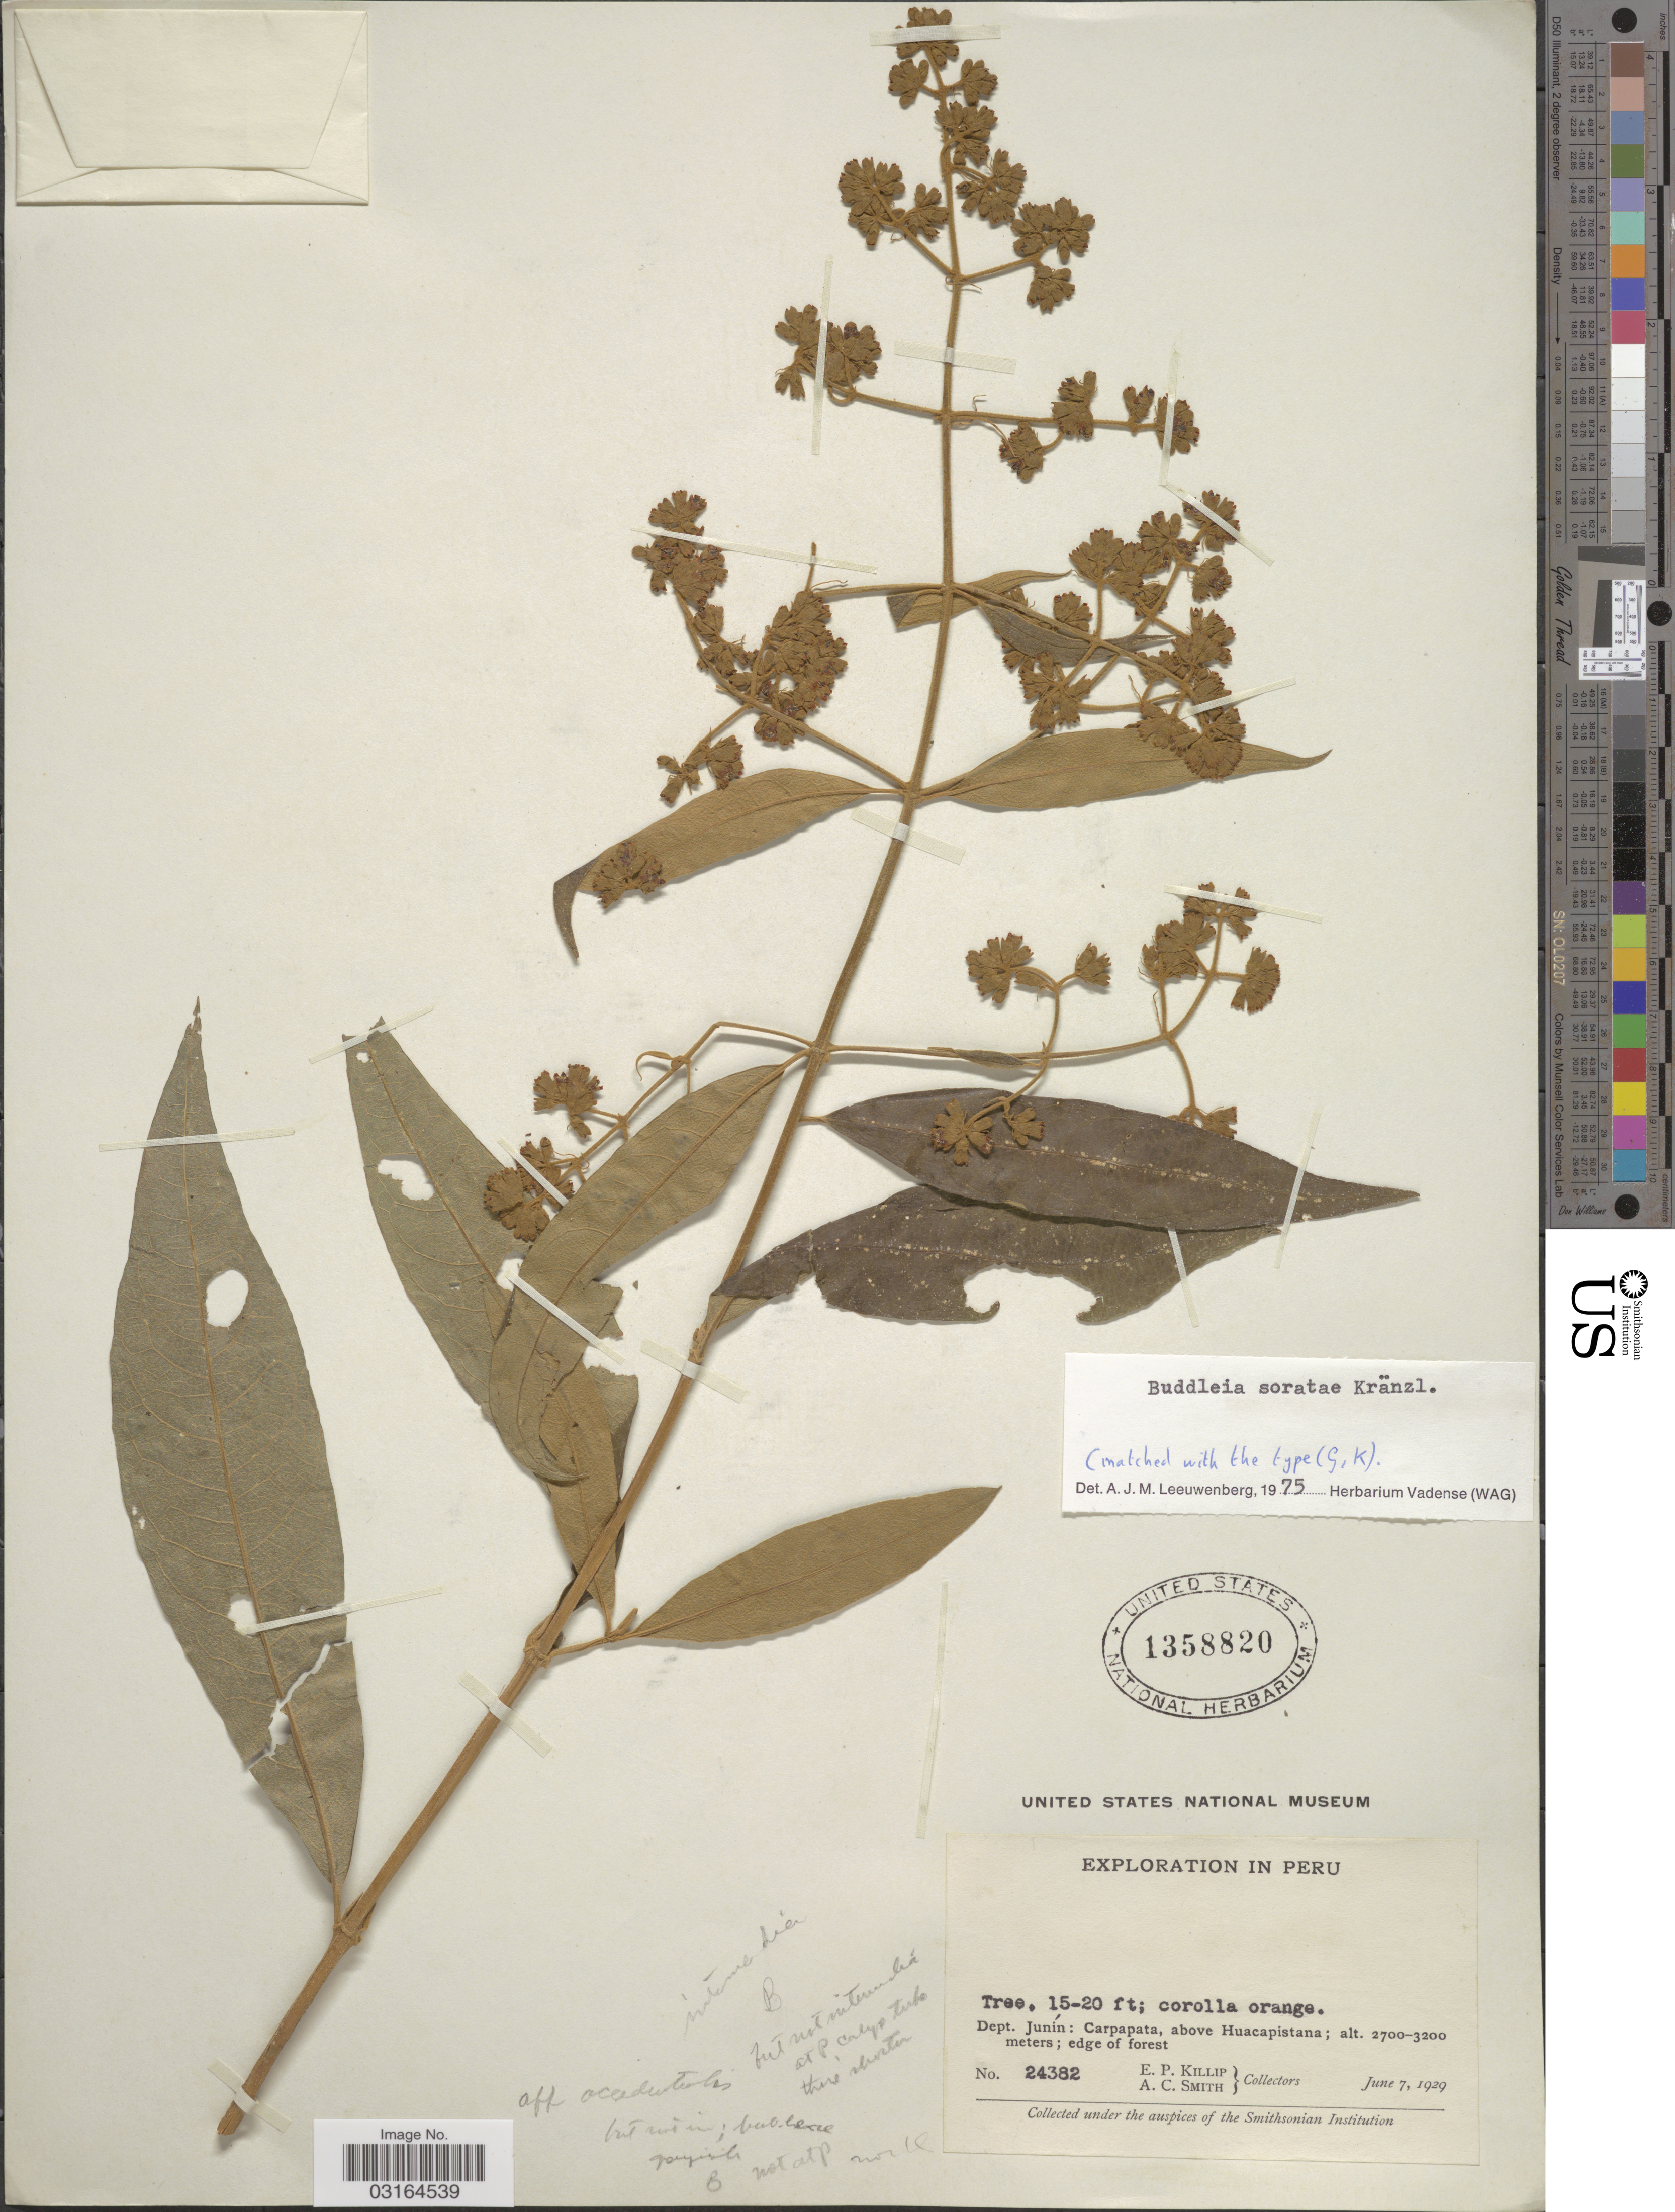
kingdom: Plantae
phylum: Tracheophyta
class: Magnoliopsida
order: Lamiales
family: Scrophulariaceae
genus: Buddleja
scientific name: Buddleja soratae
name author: Kraenzl.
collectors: E. P. Killip & A. C. Smith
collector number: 24382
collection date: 1929-06-07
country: Peru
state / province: Junín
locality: Dept. Junín: Carpapata, above Huacapistana.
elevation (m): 2700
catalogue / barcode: US 1358820